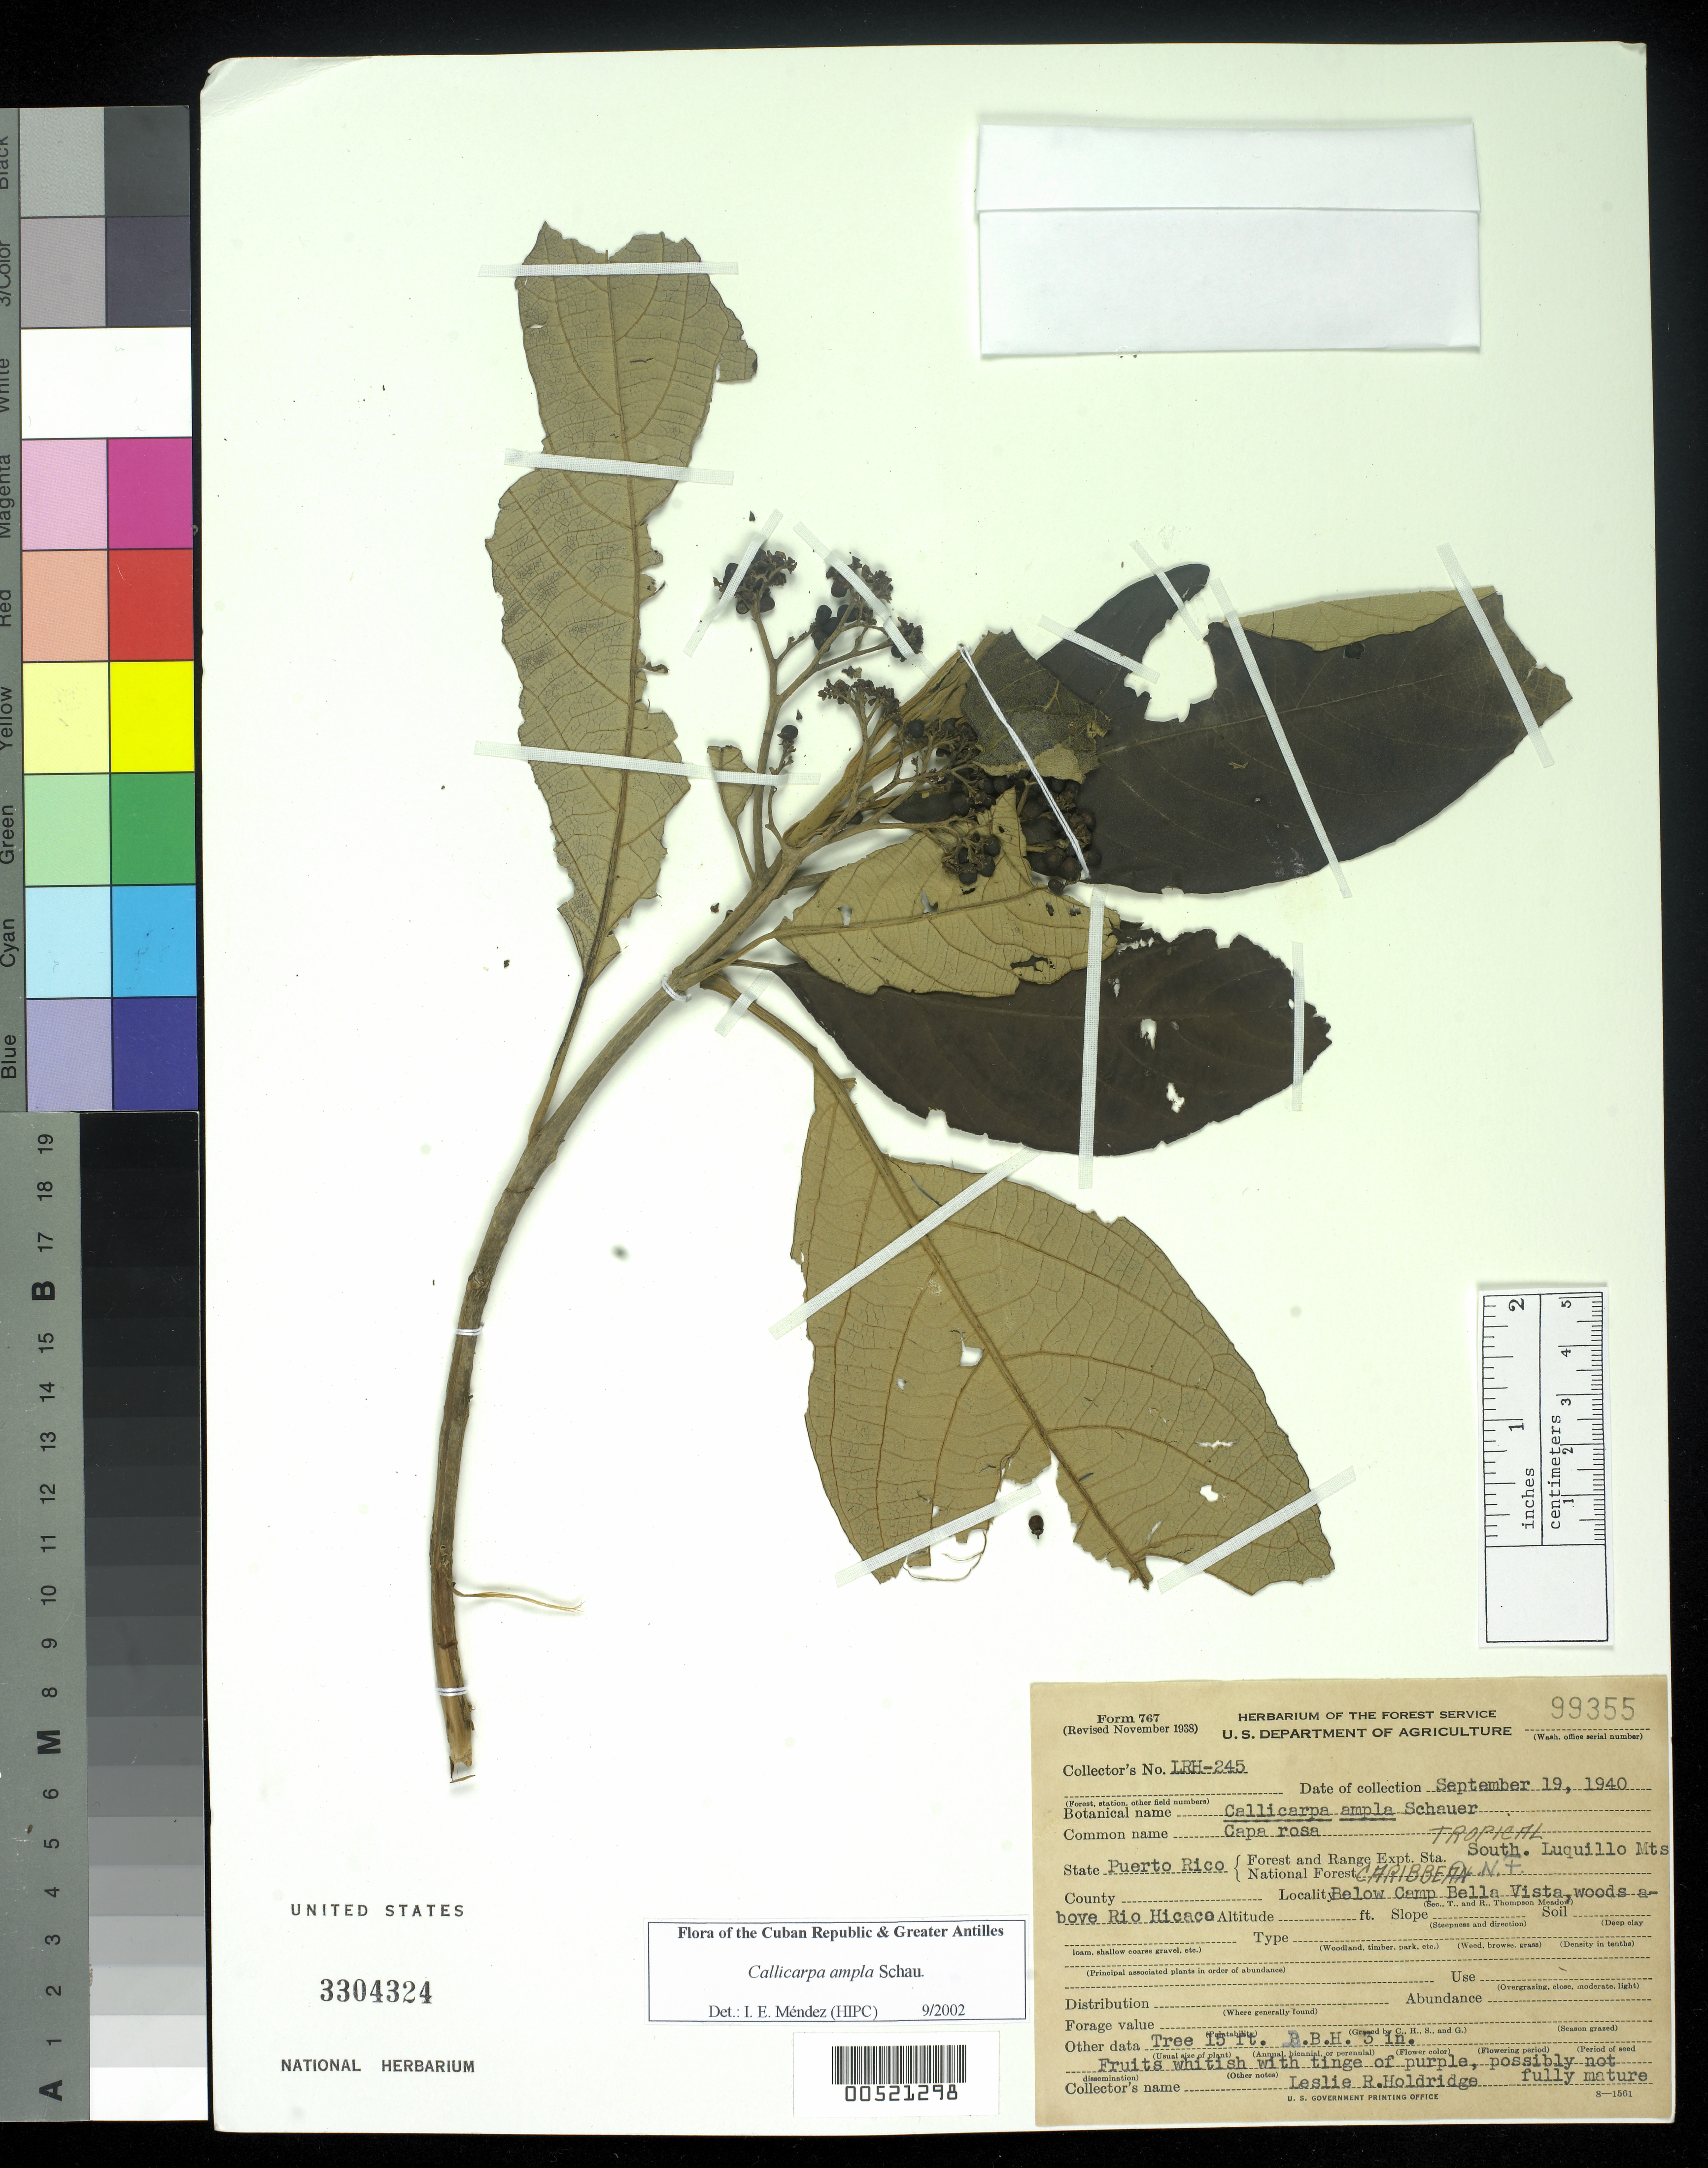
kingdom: Plantae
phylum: Tracheophyta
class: Magnoliopsida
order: Lamiales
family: Lamiaceae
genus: Callicarpa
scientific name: Callicarpa ampla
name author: Schauer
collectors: L. Holdridge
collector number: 245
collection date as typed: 19 Sep 1940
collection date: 1940-09-19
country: Puerto Rico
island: Greater Antilles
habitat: Woods.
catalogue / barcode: US 3304324